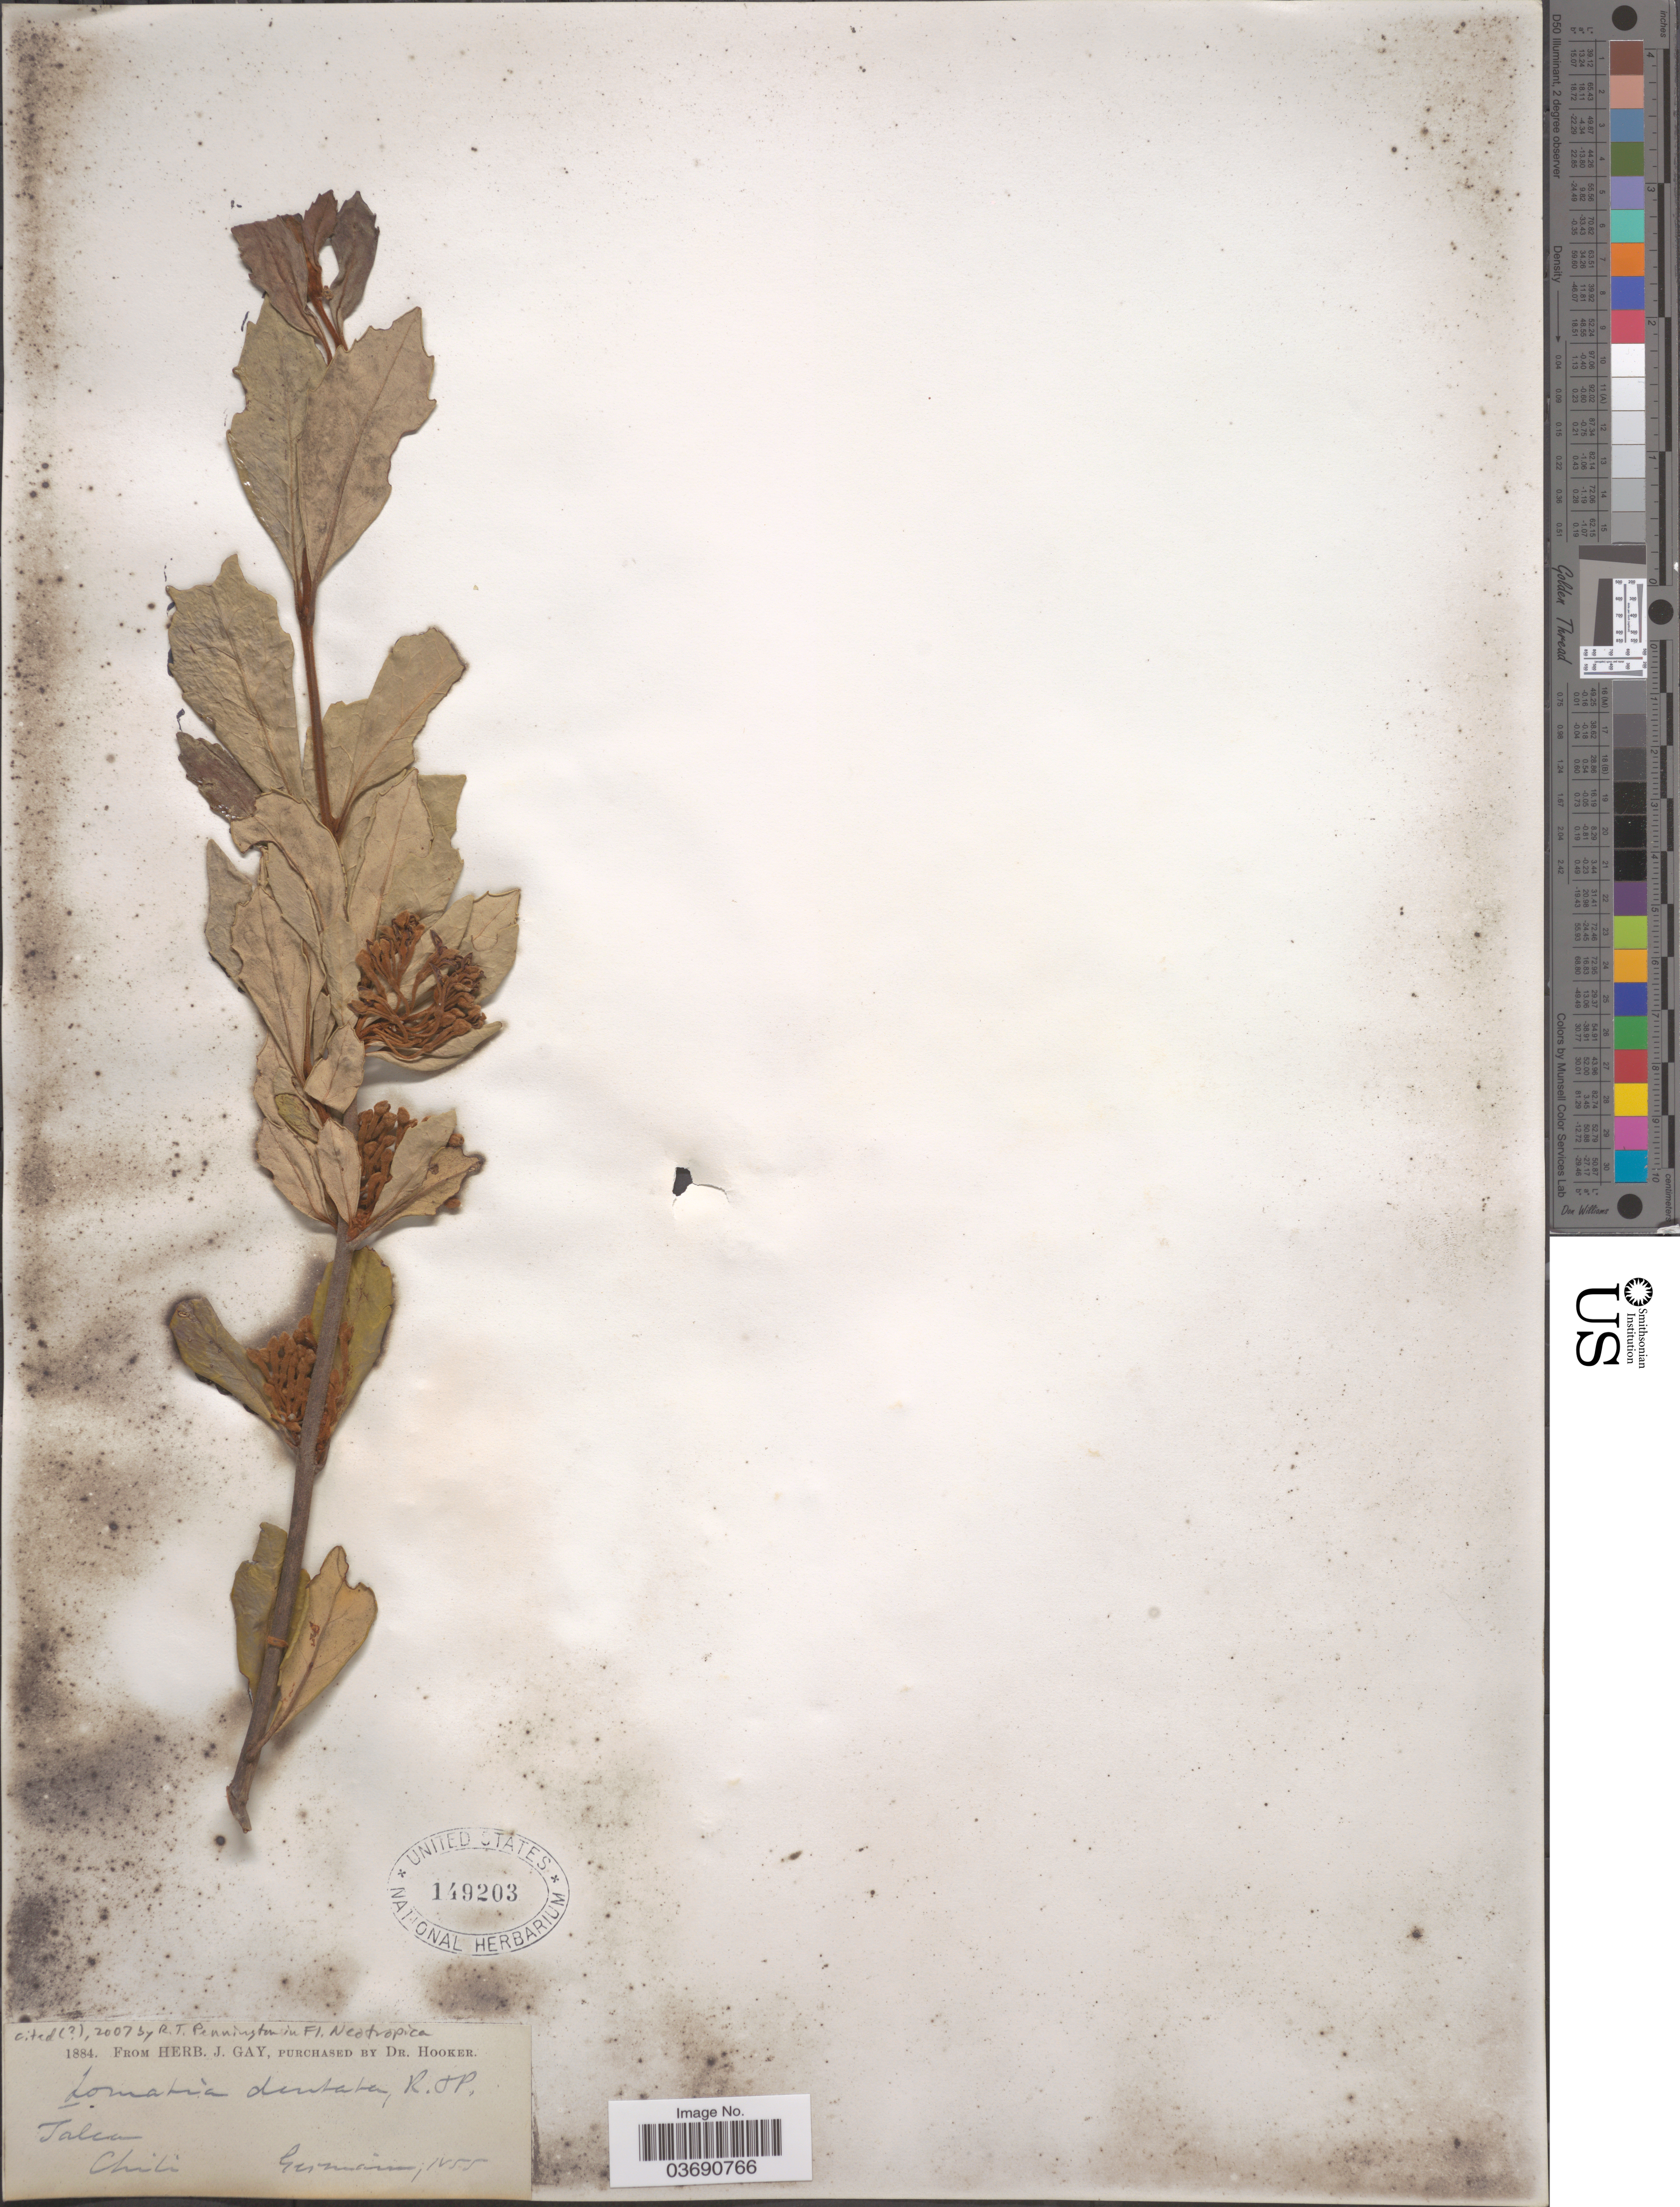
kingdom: Plantae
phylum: Tracheophyta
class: Magnoliopsida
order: Proteales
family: Proteaceae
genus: Lomatia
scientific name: Lomatia dentata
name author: R. Br.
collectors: -. Germain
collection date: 1855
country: Chile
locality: Talca.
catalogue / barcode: US 149203